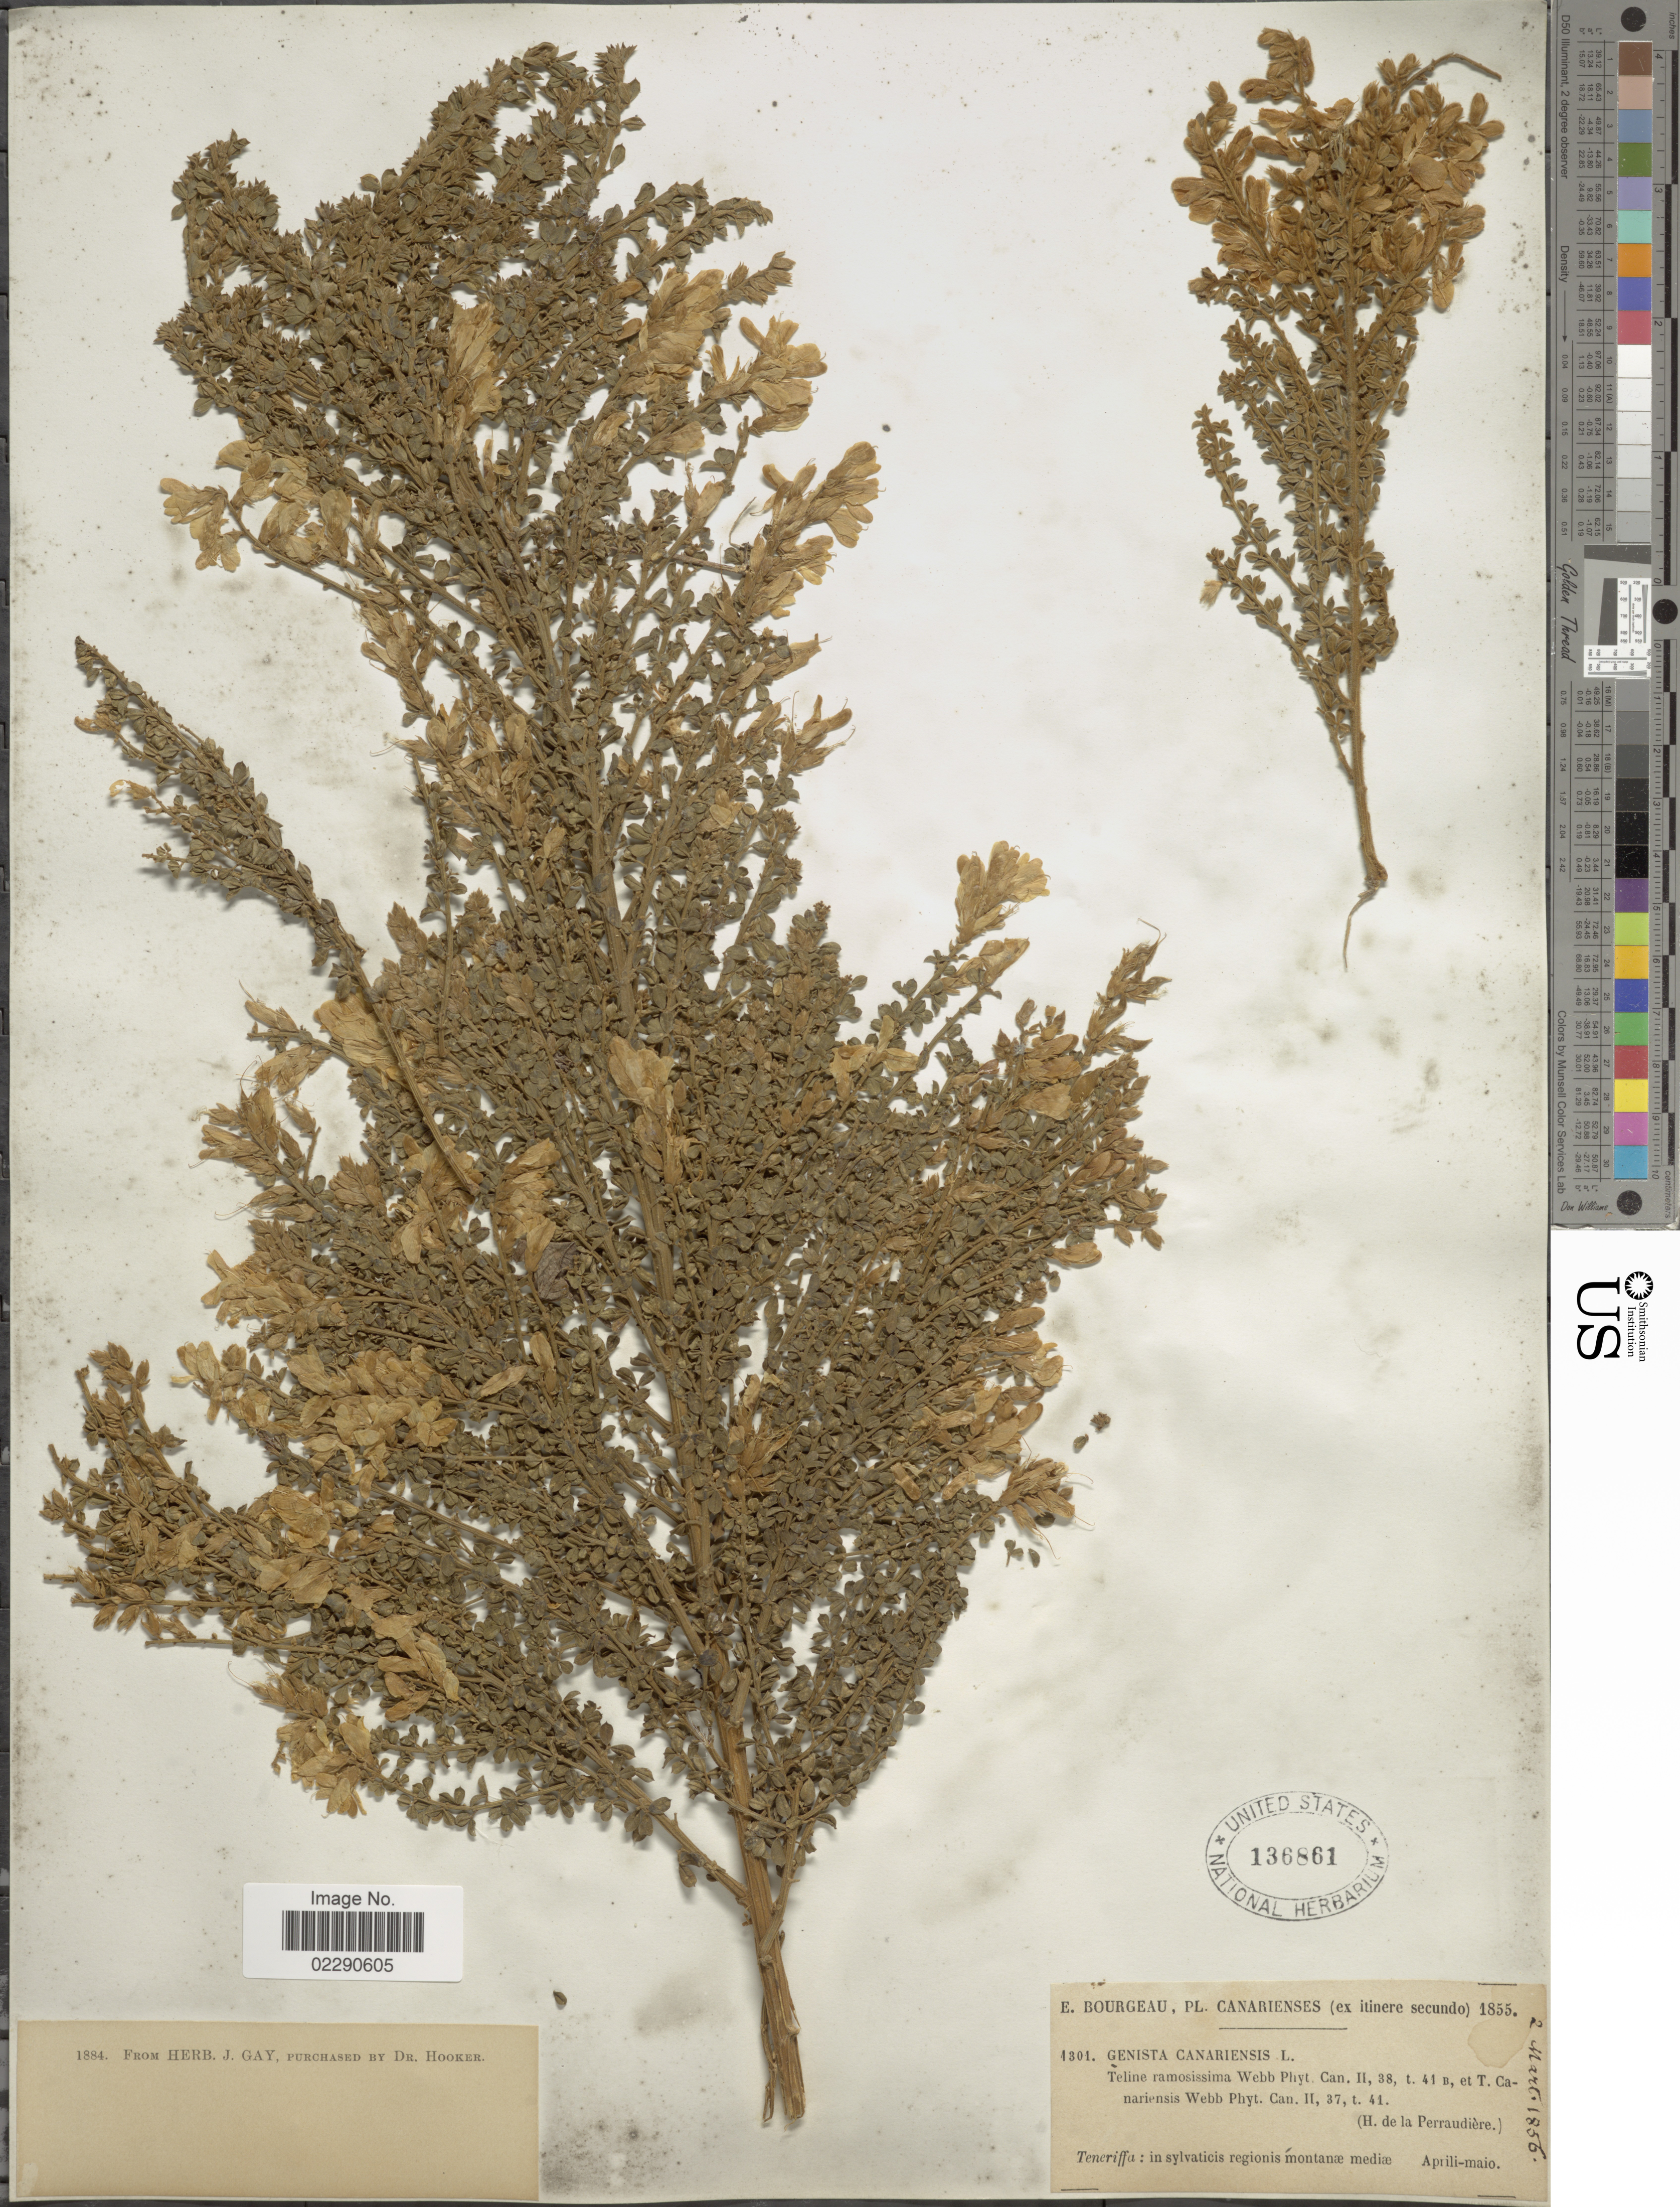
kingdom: Plantae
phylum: Tracheophyta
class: Magnoliopsida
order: Fabales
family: Fabaceae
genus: Genista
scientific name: Genista canariensis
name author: L.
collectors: E. Bourgeau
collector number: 1301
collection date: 1855-04/1855-05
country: Spain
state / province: Canarias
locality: Canarienses, Teneriffa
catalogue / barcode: US 136861